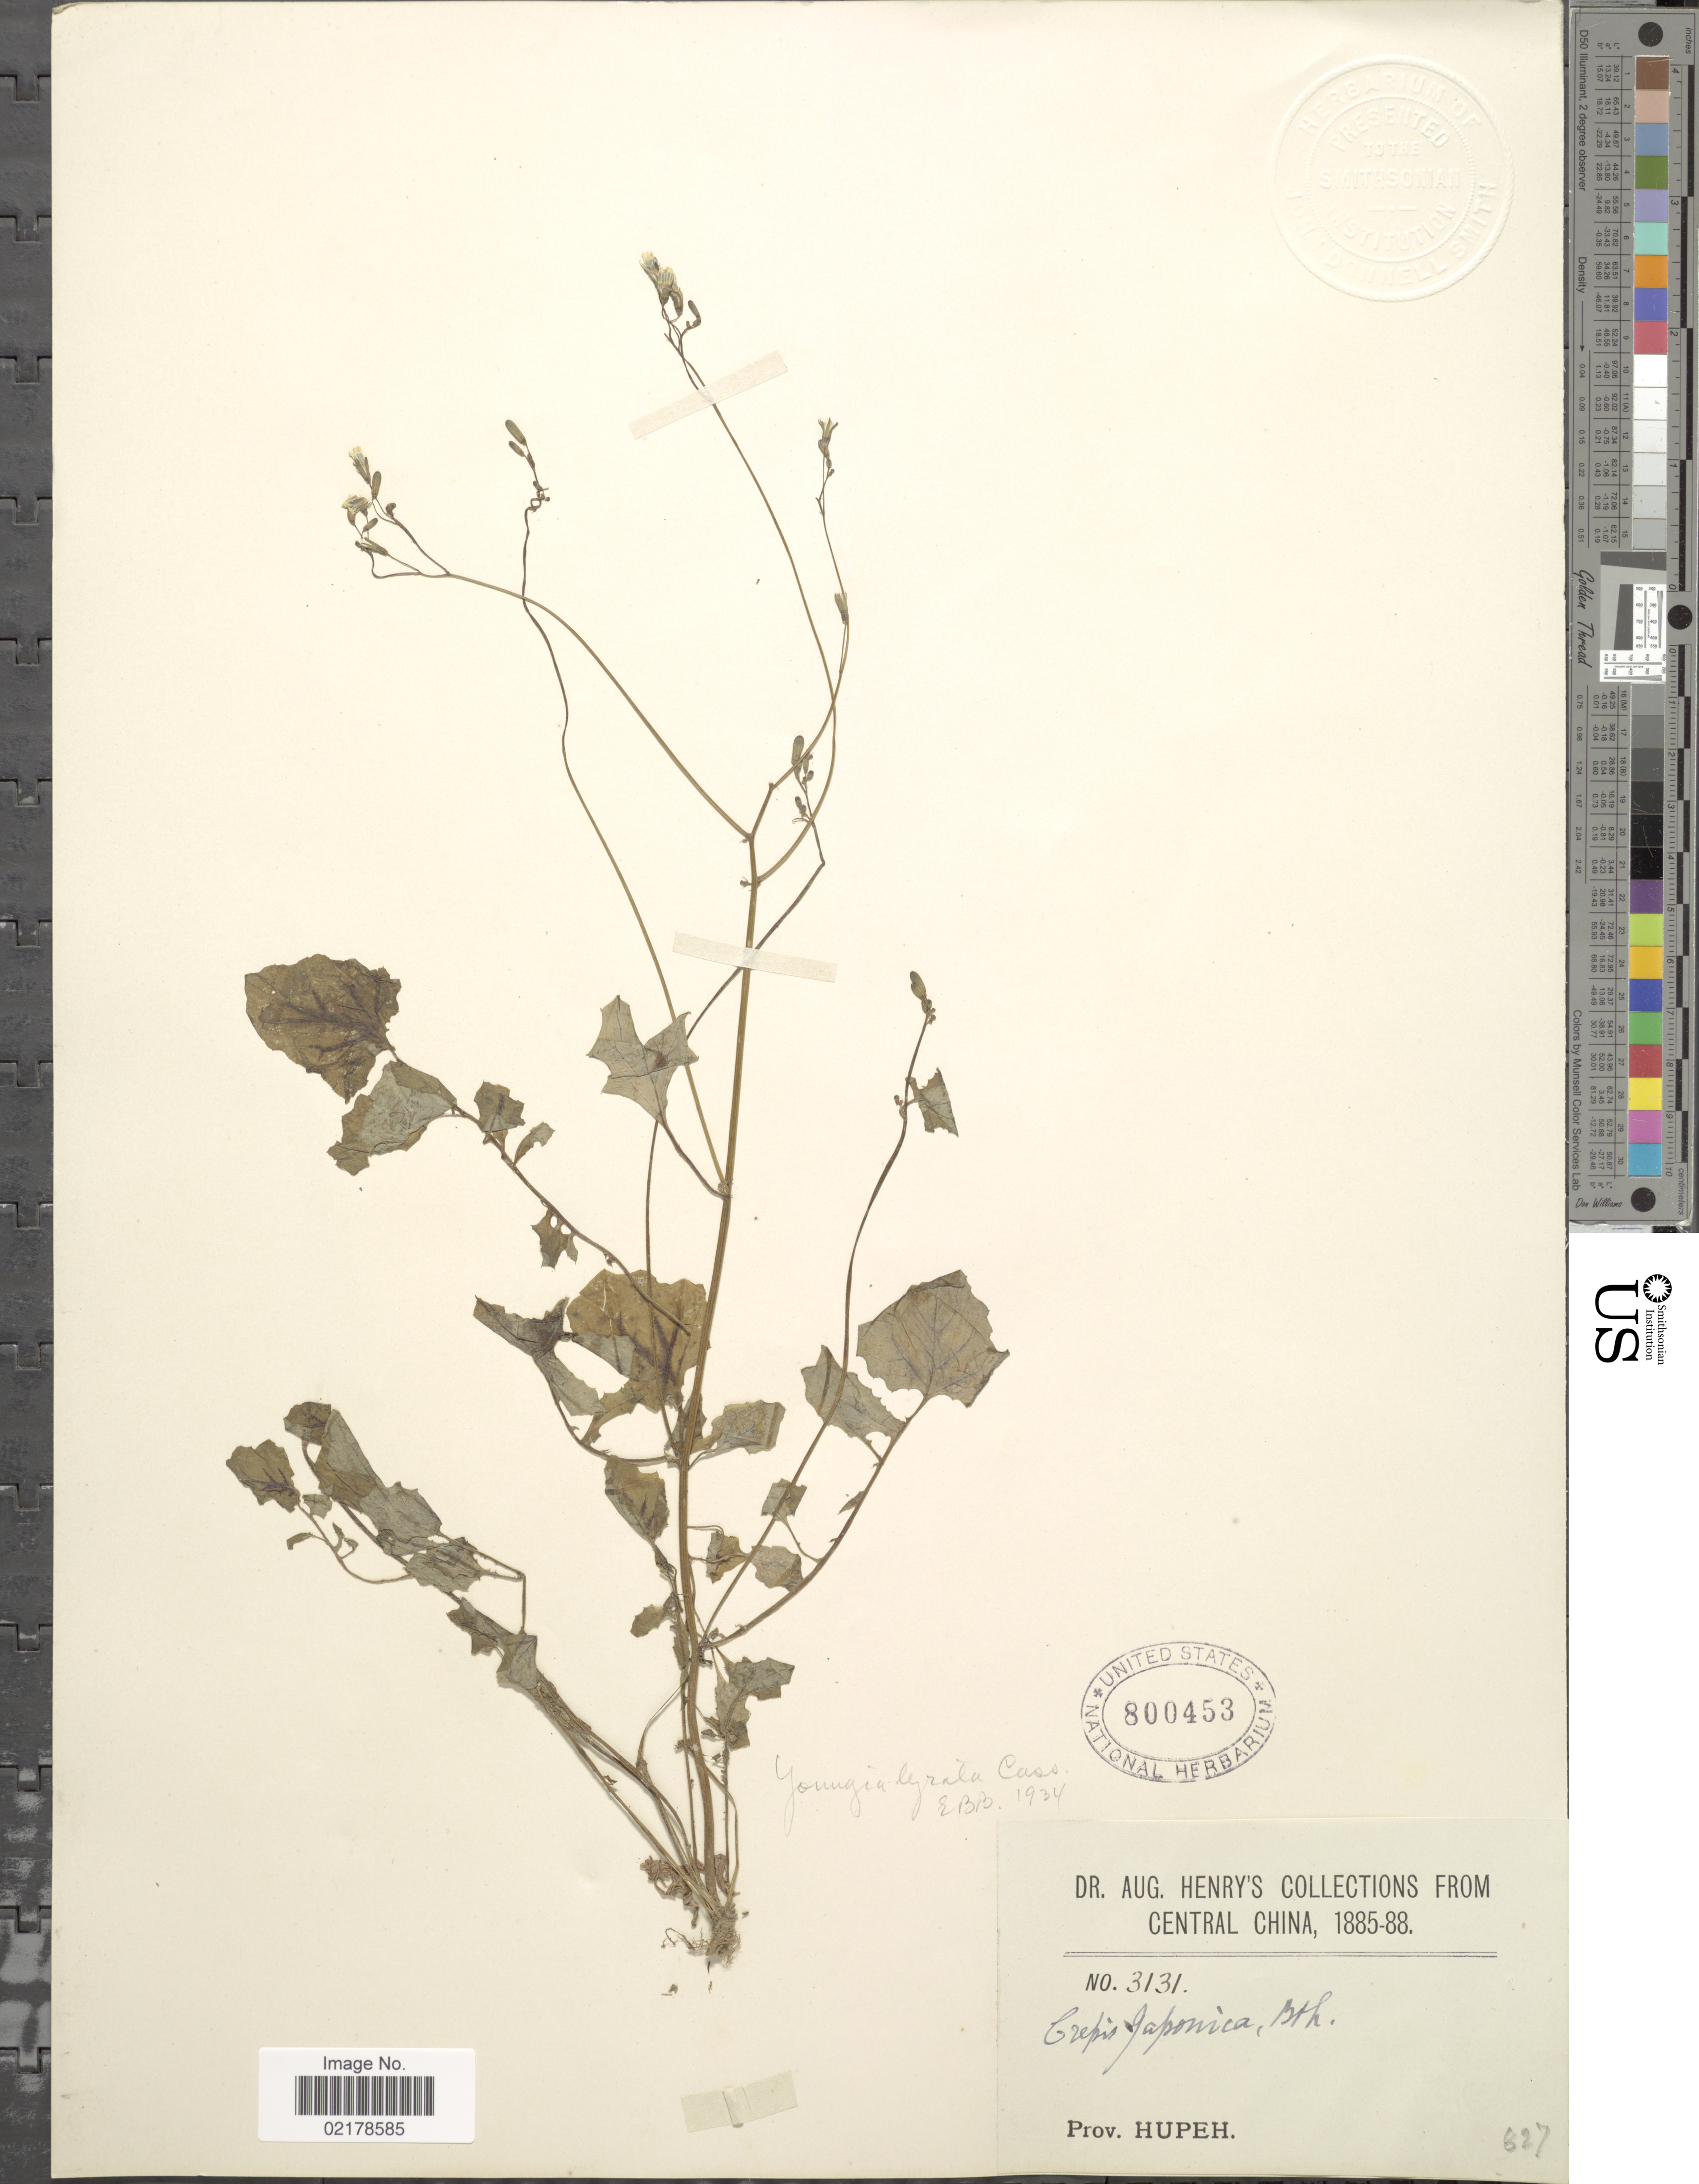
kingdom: Plantae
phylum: Tracheophyta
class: Magnoliopsida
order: Asterales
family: Asteraceae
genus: Youngia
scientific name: Youngia japonica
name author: (L.) DC.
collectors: A. Henry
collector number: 3131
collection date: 1885/1888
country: China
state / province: Hubei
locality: Prov. Hupeh, Central China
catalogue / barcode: US 800453